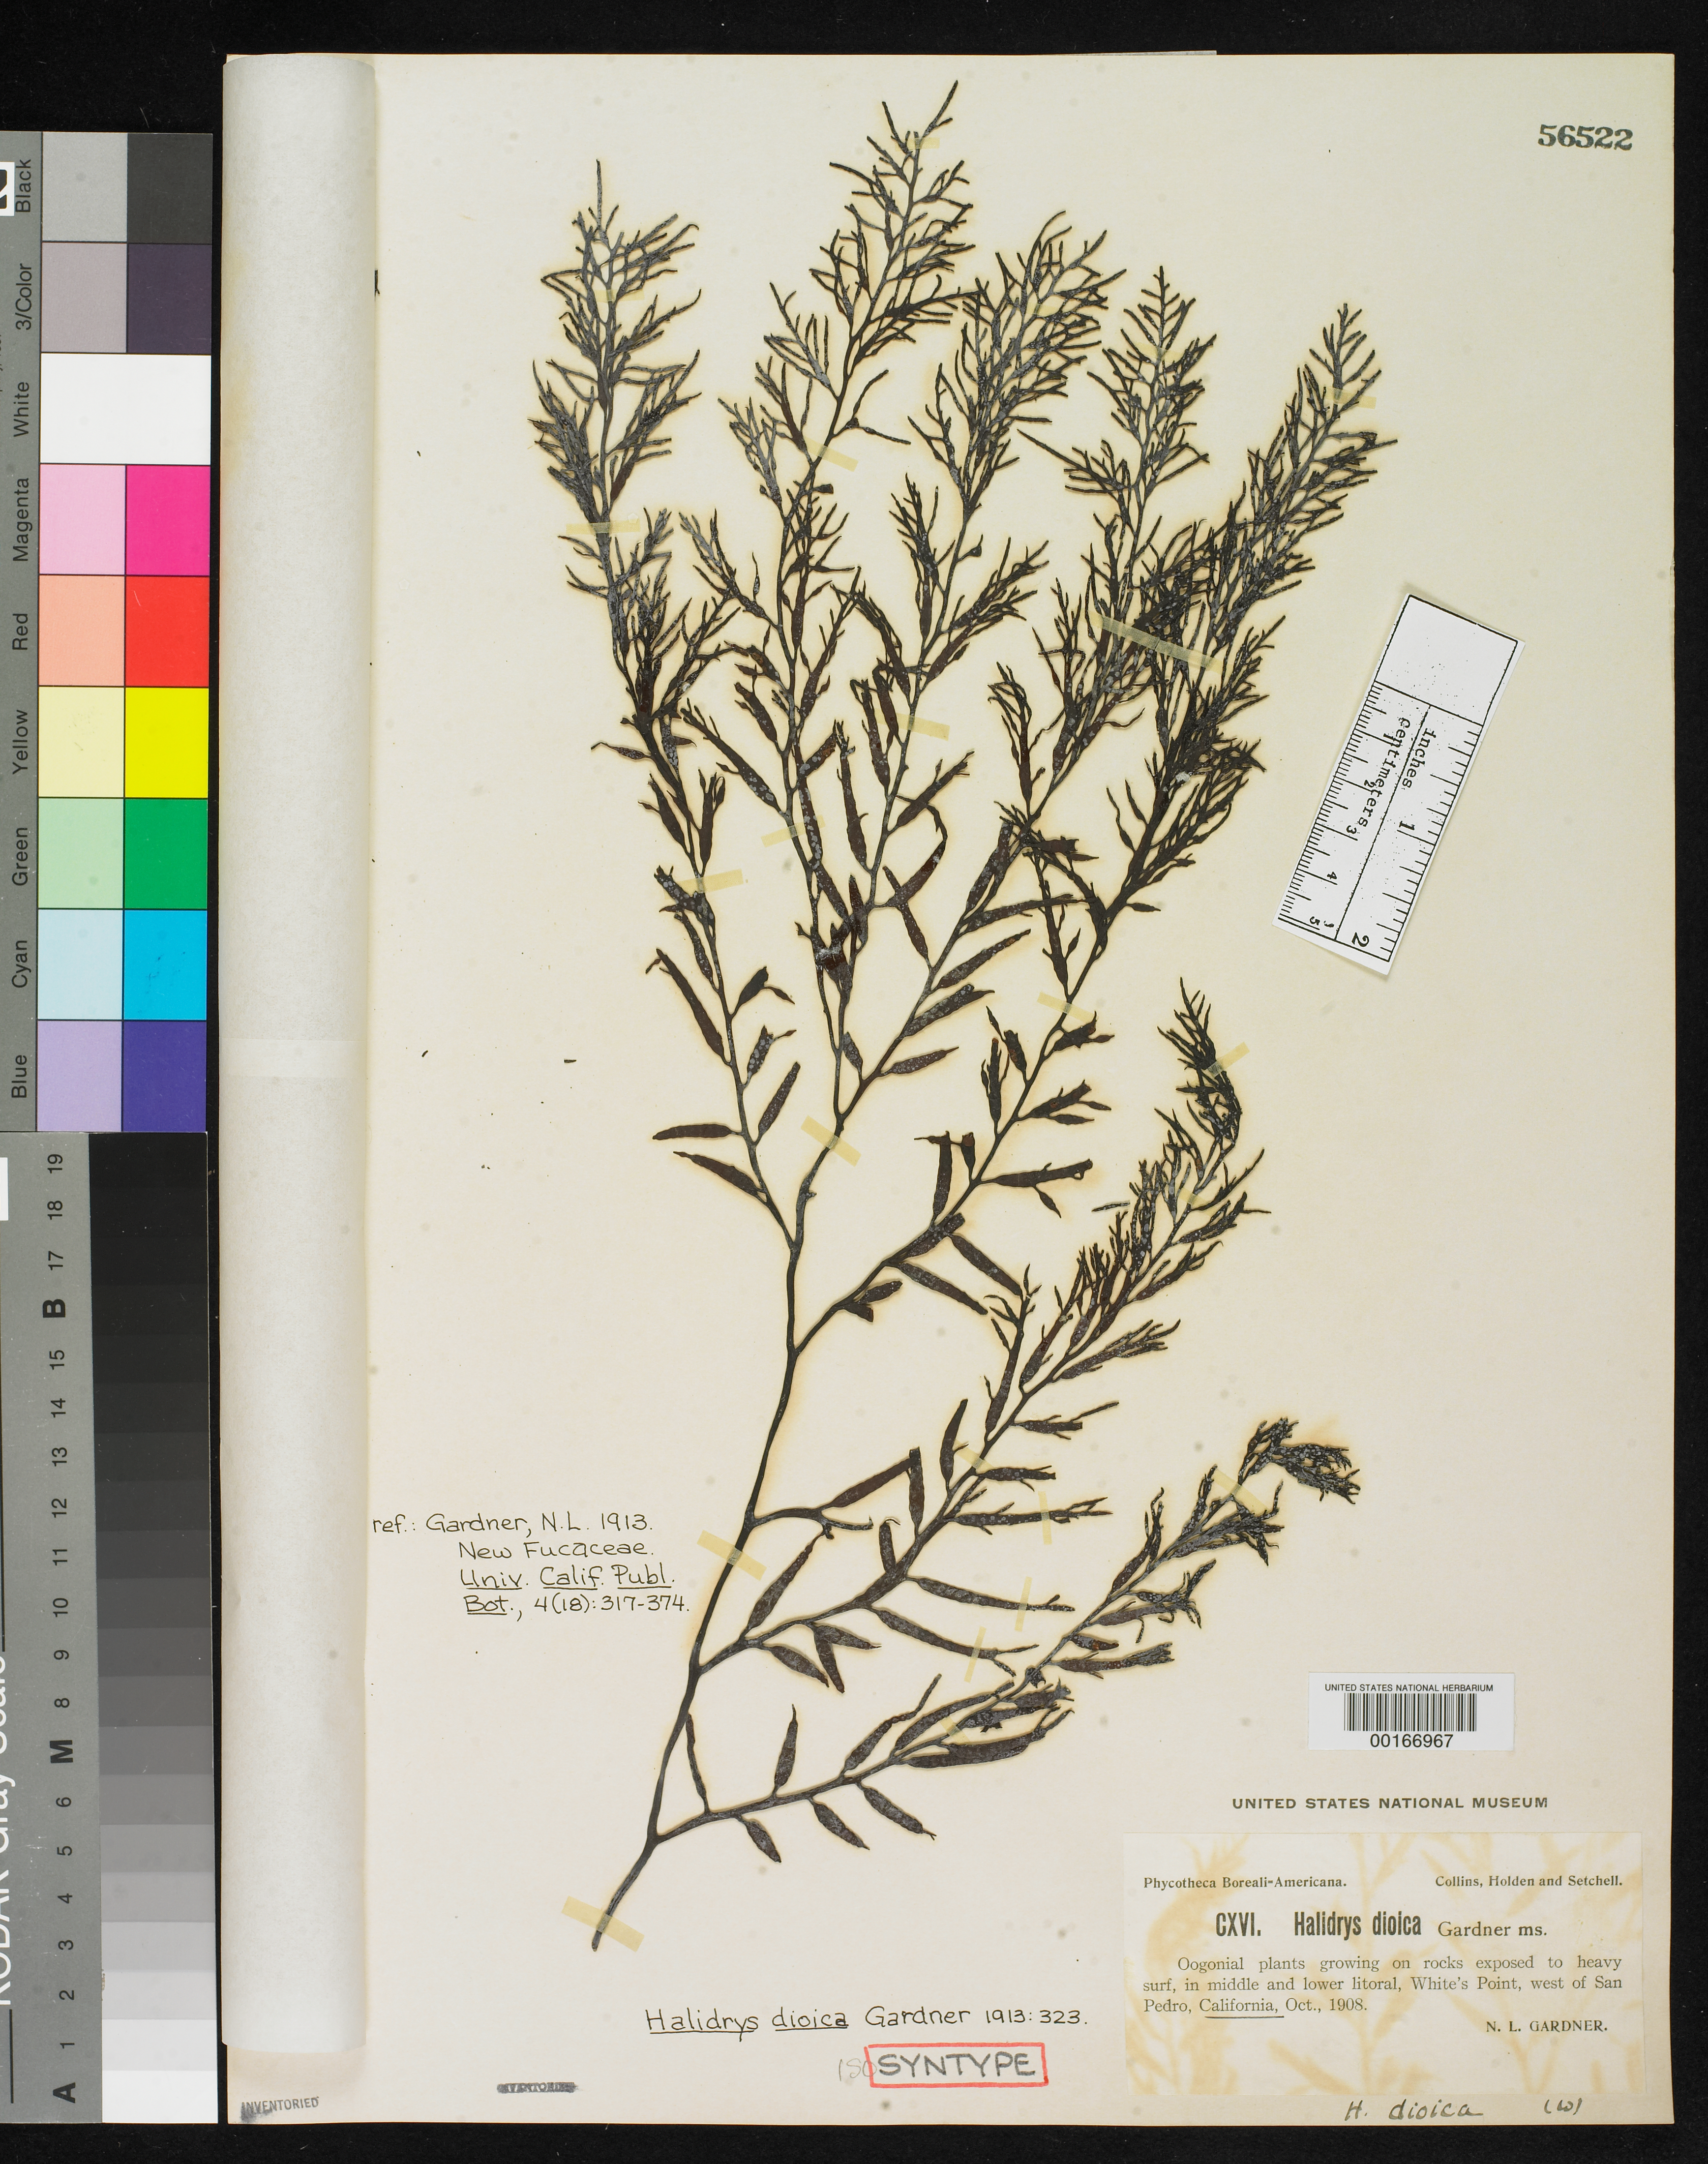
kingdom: Chromista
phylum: Ochrophyta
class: Phaeophyceae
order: Fucales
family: Sargassaceae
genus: Halidrys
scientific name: Halidrys dioica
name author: N.L. Gardner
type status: Isosyntype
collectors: N. Gardner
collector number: PB-A CXVI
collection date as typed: Oct 1908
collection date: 1908-10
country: United States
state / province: California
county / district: Los Angeles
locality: White's Point, west of San Pedro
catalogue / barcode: US 56522